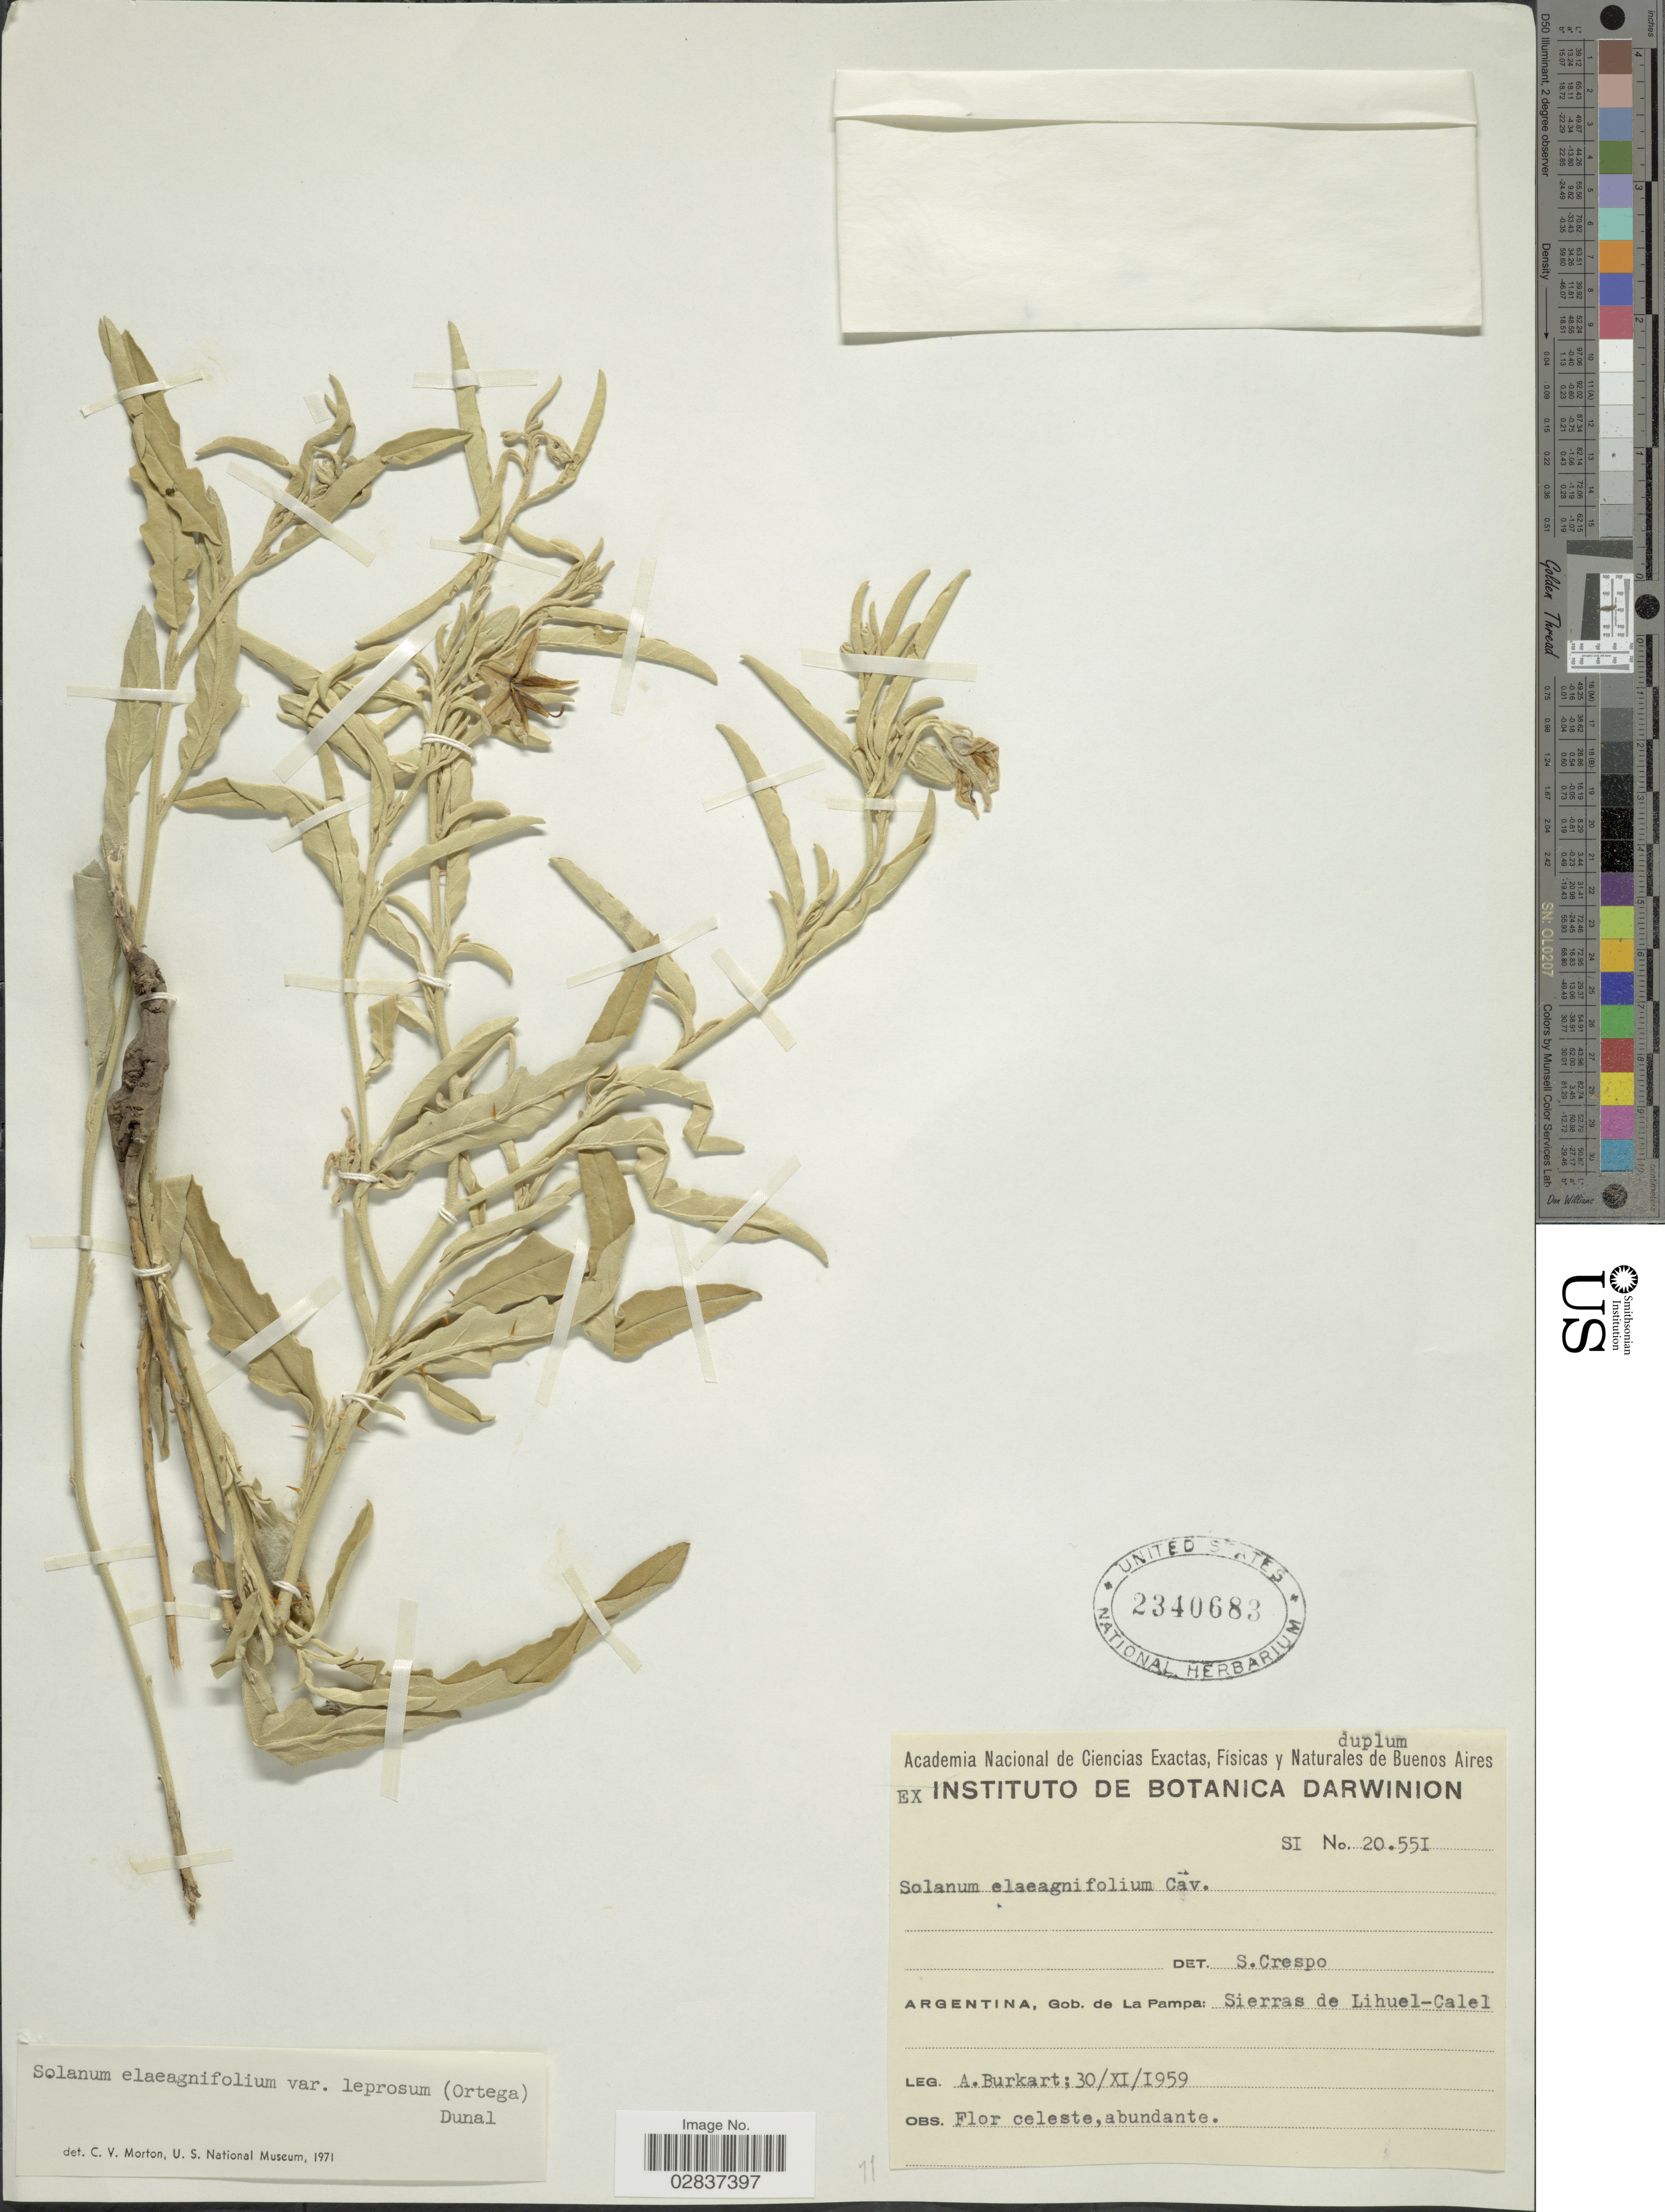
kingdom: Plantae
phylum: Tracheophyta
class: Magnoliopsida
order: Solanales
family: Solanaceae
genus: Solanum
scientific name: Solanum elaeagnifolium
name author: Cav.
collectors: A. E. Burkart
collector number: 20551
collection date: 1959-11-30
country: Argentina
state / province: La Pampa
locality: Gob. de La Pampa: Sierras de Lihuel-Calel.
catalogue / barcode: US 2340683